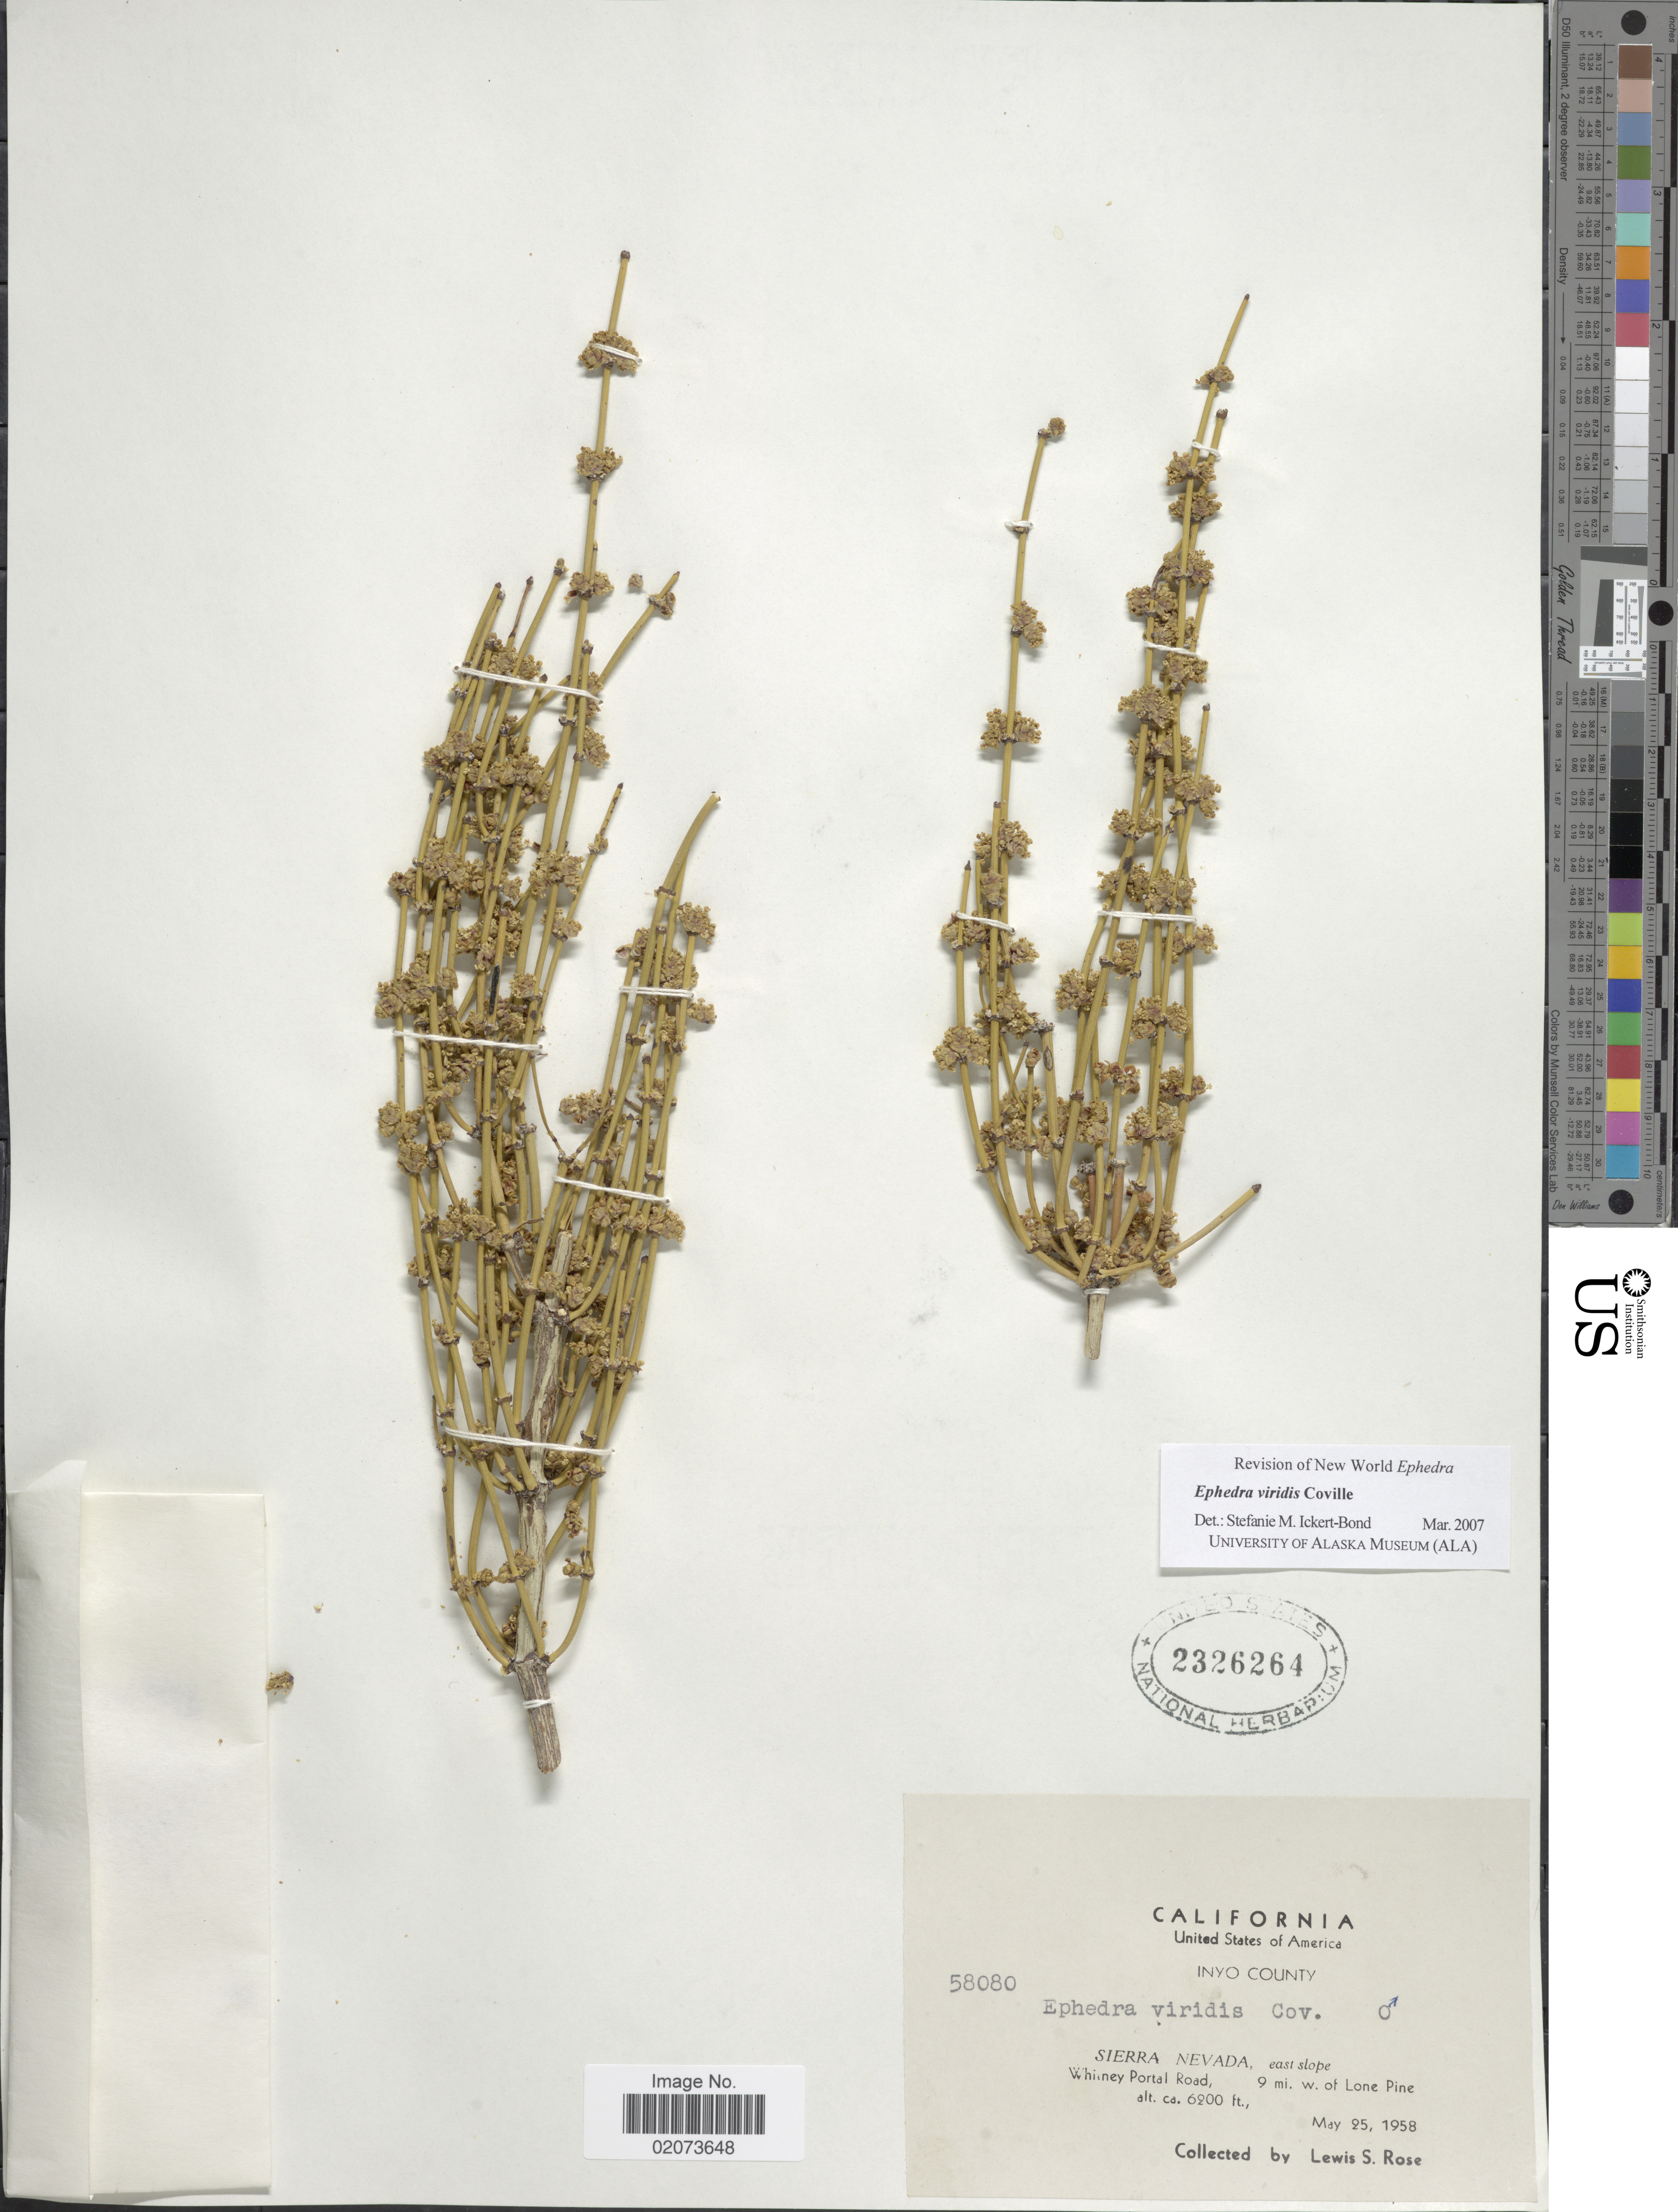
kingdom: Plantae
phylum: Tracheophyta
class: Gnetopsida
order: Ephedrales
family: Ephedraceae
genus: Ephedra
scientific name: Ephedra viridis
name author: Coville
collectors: L. S. Rose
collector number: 58080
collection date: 1958-05-25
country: United States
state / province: California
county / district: Inyo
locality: Inyo County, Sierra Nevda, east slope, Whitney Portal Road, 9 mi. w. of Lone Pine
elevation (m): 1890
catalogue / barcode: US 2326264